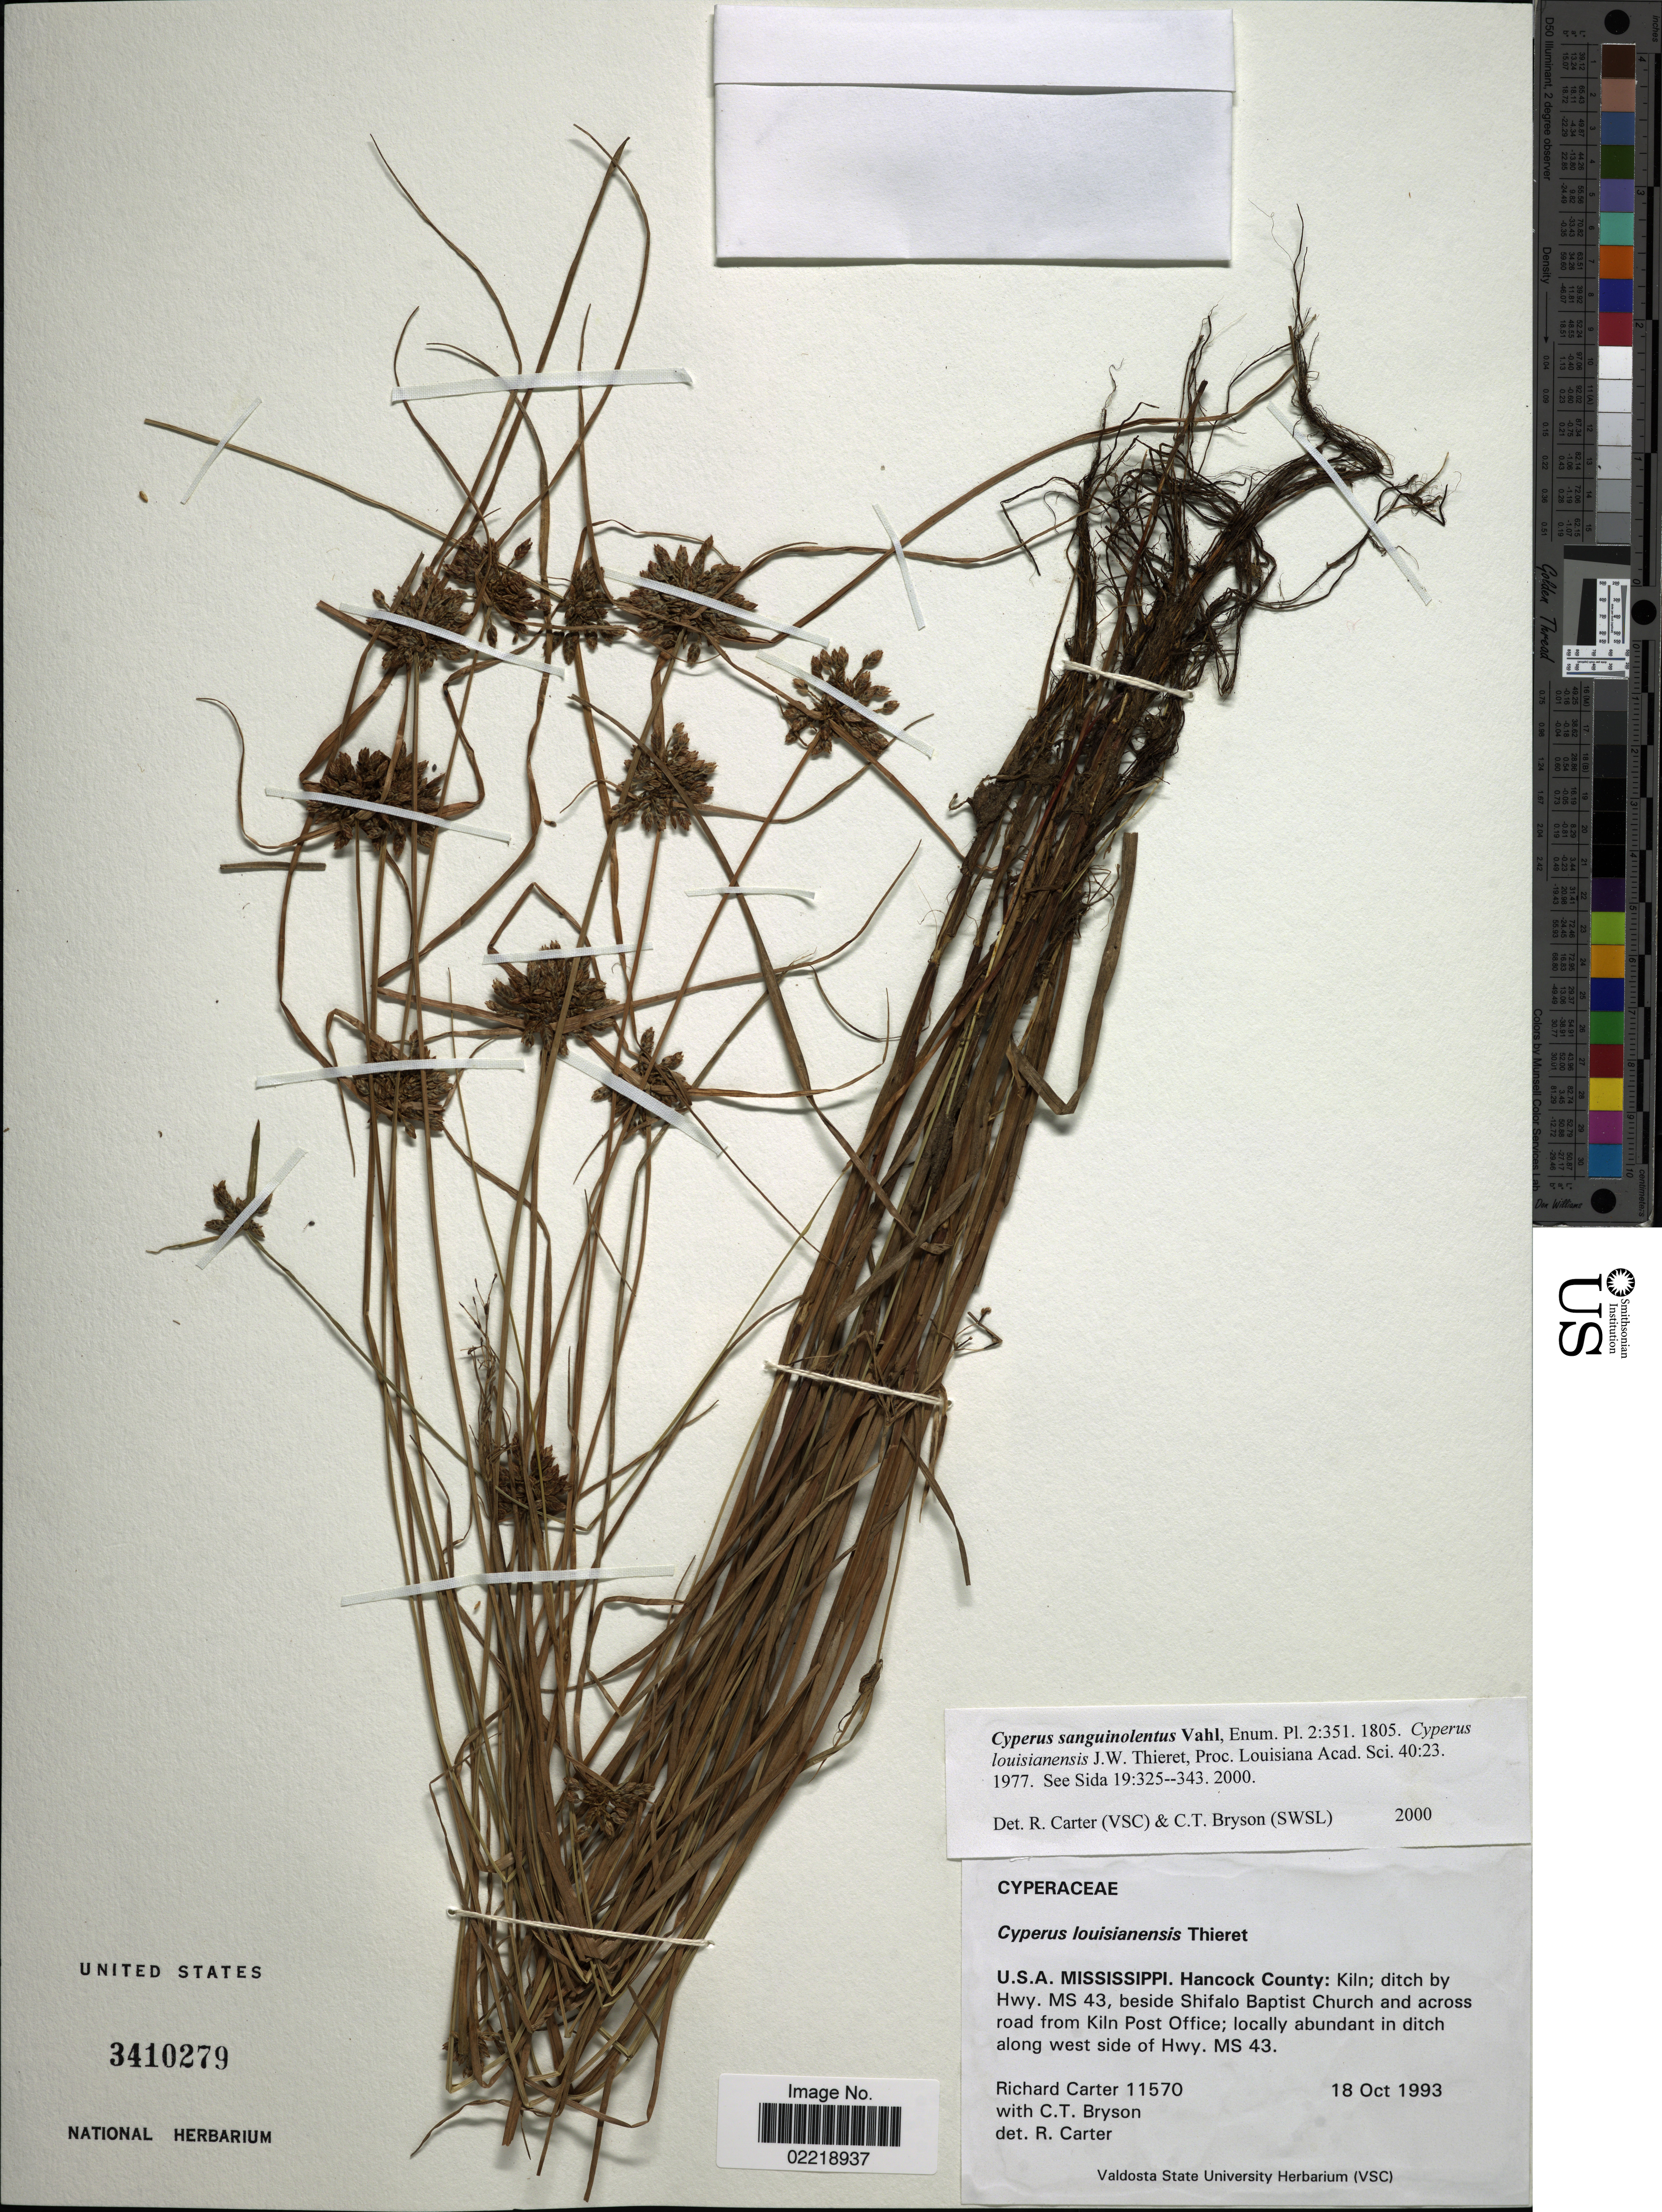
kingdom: Plantae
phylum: Tracheophyta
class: Liliopsida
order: Poales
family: Cyperaceae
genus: Cyperus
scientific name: Cyperus sanguinolentus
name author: Vahl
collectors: R. Carter & C. Bryson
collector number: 11570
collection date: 1993-10-18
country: United States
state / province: Mississippi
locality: Hancock County: Kiln; ditch by Hwy. MS 43, beside Shifalo Baptist Church and across road from Kiln Post Office; locally abundant in ditch along west side of Hwy. MS 43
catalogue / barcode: US 3410279